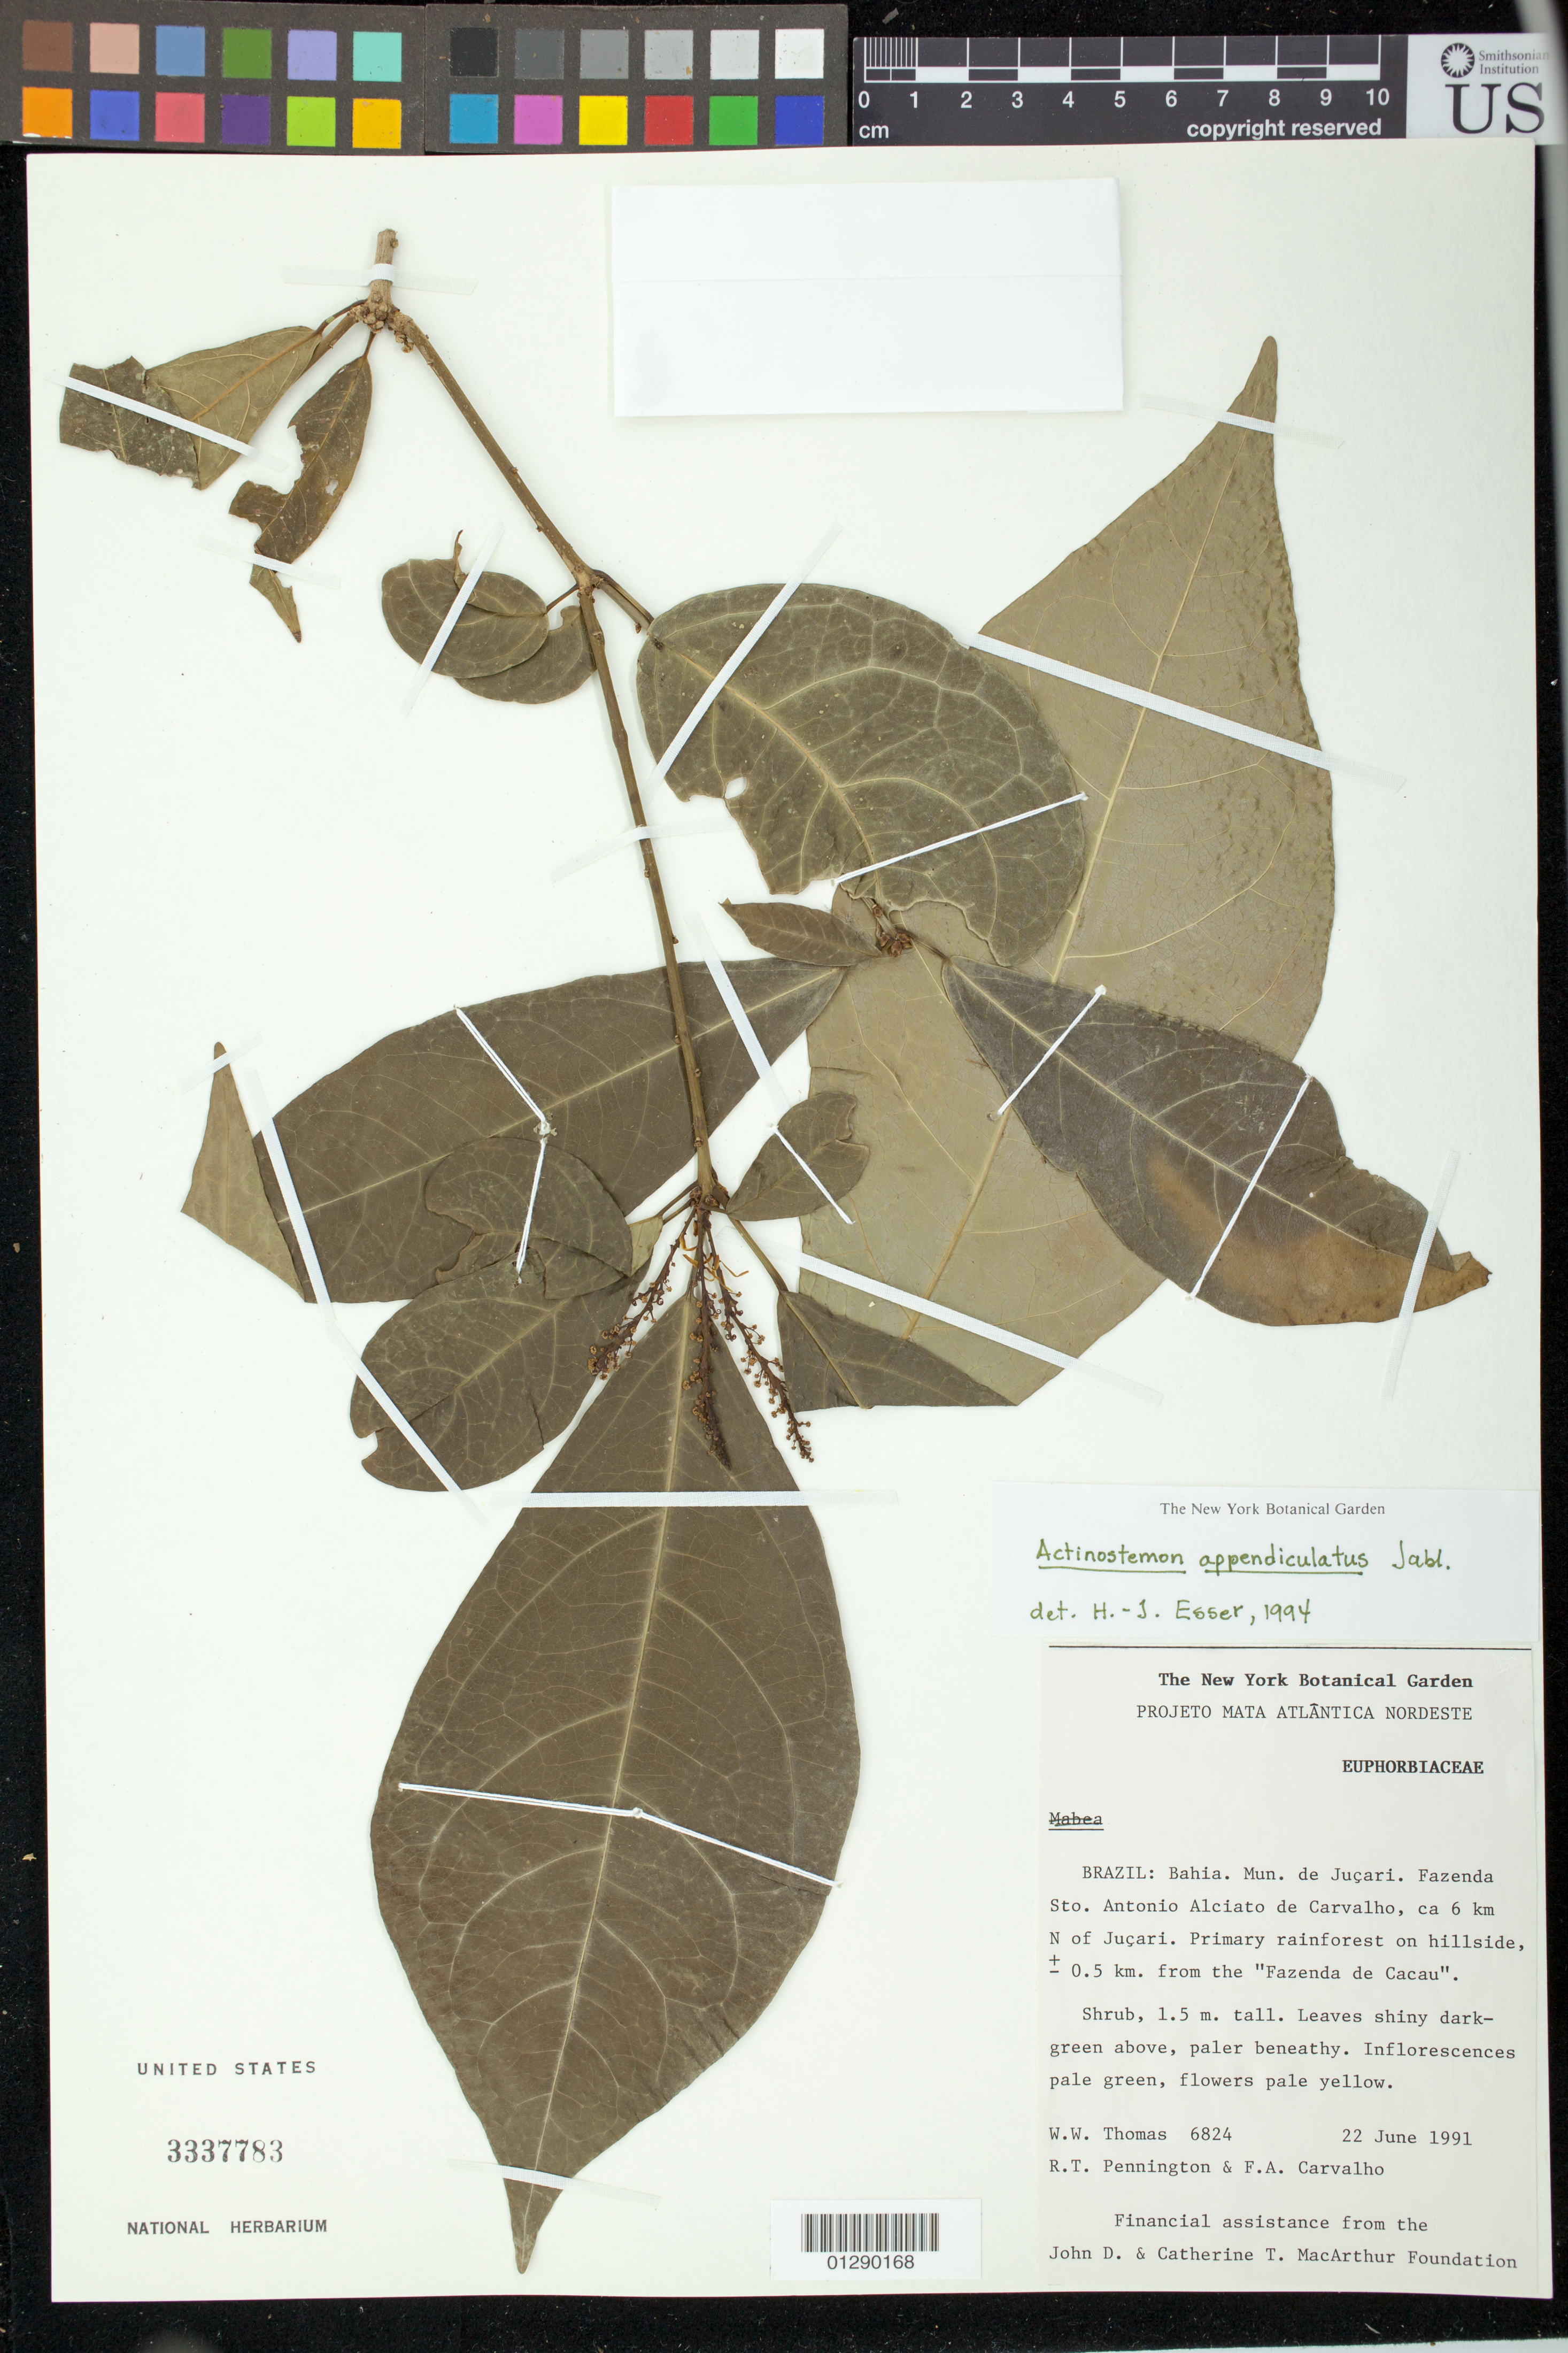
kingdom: Plantae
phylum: Tracheophyta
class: Magnoliopsida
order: Malpighiales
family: Euphorbiaceae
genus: Senefeldera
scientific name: Senefeldera verticillata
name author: (Vell.) Croizat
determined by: Külkamp, Josimar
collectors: W. W. Thomas, R. T. Pennington & F. A. Carvalho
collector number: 6824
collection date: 1991-06-22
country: Brazil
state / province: Bahia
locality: Mun. de Jucari. Fazenda Sto. Antonio Alciato de Carvalho, ca 6 km N of Jucari. 0.5 km. from the "Fazenda de Cacau"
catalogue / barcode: US 3337783